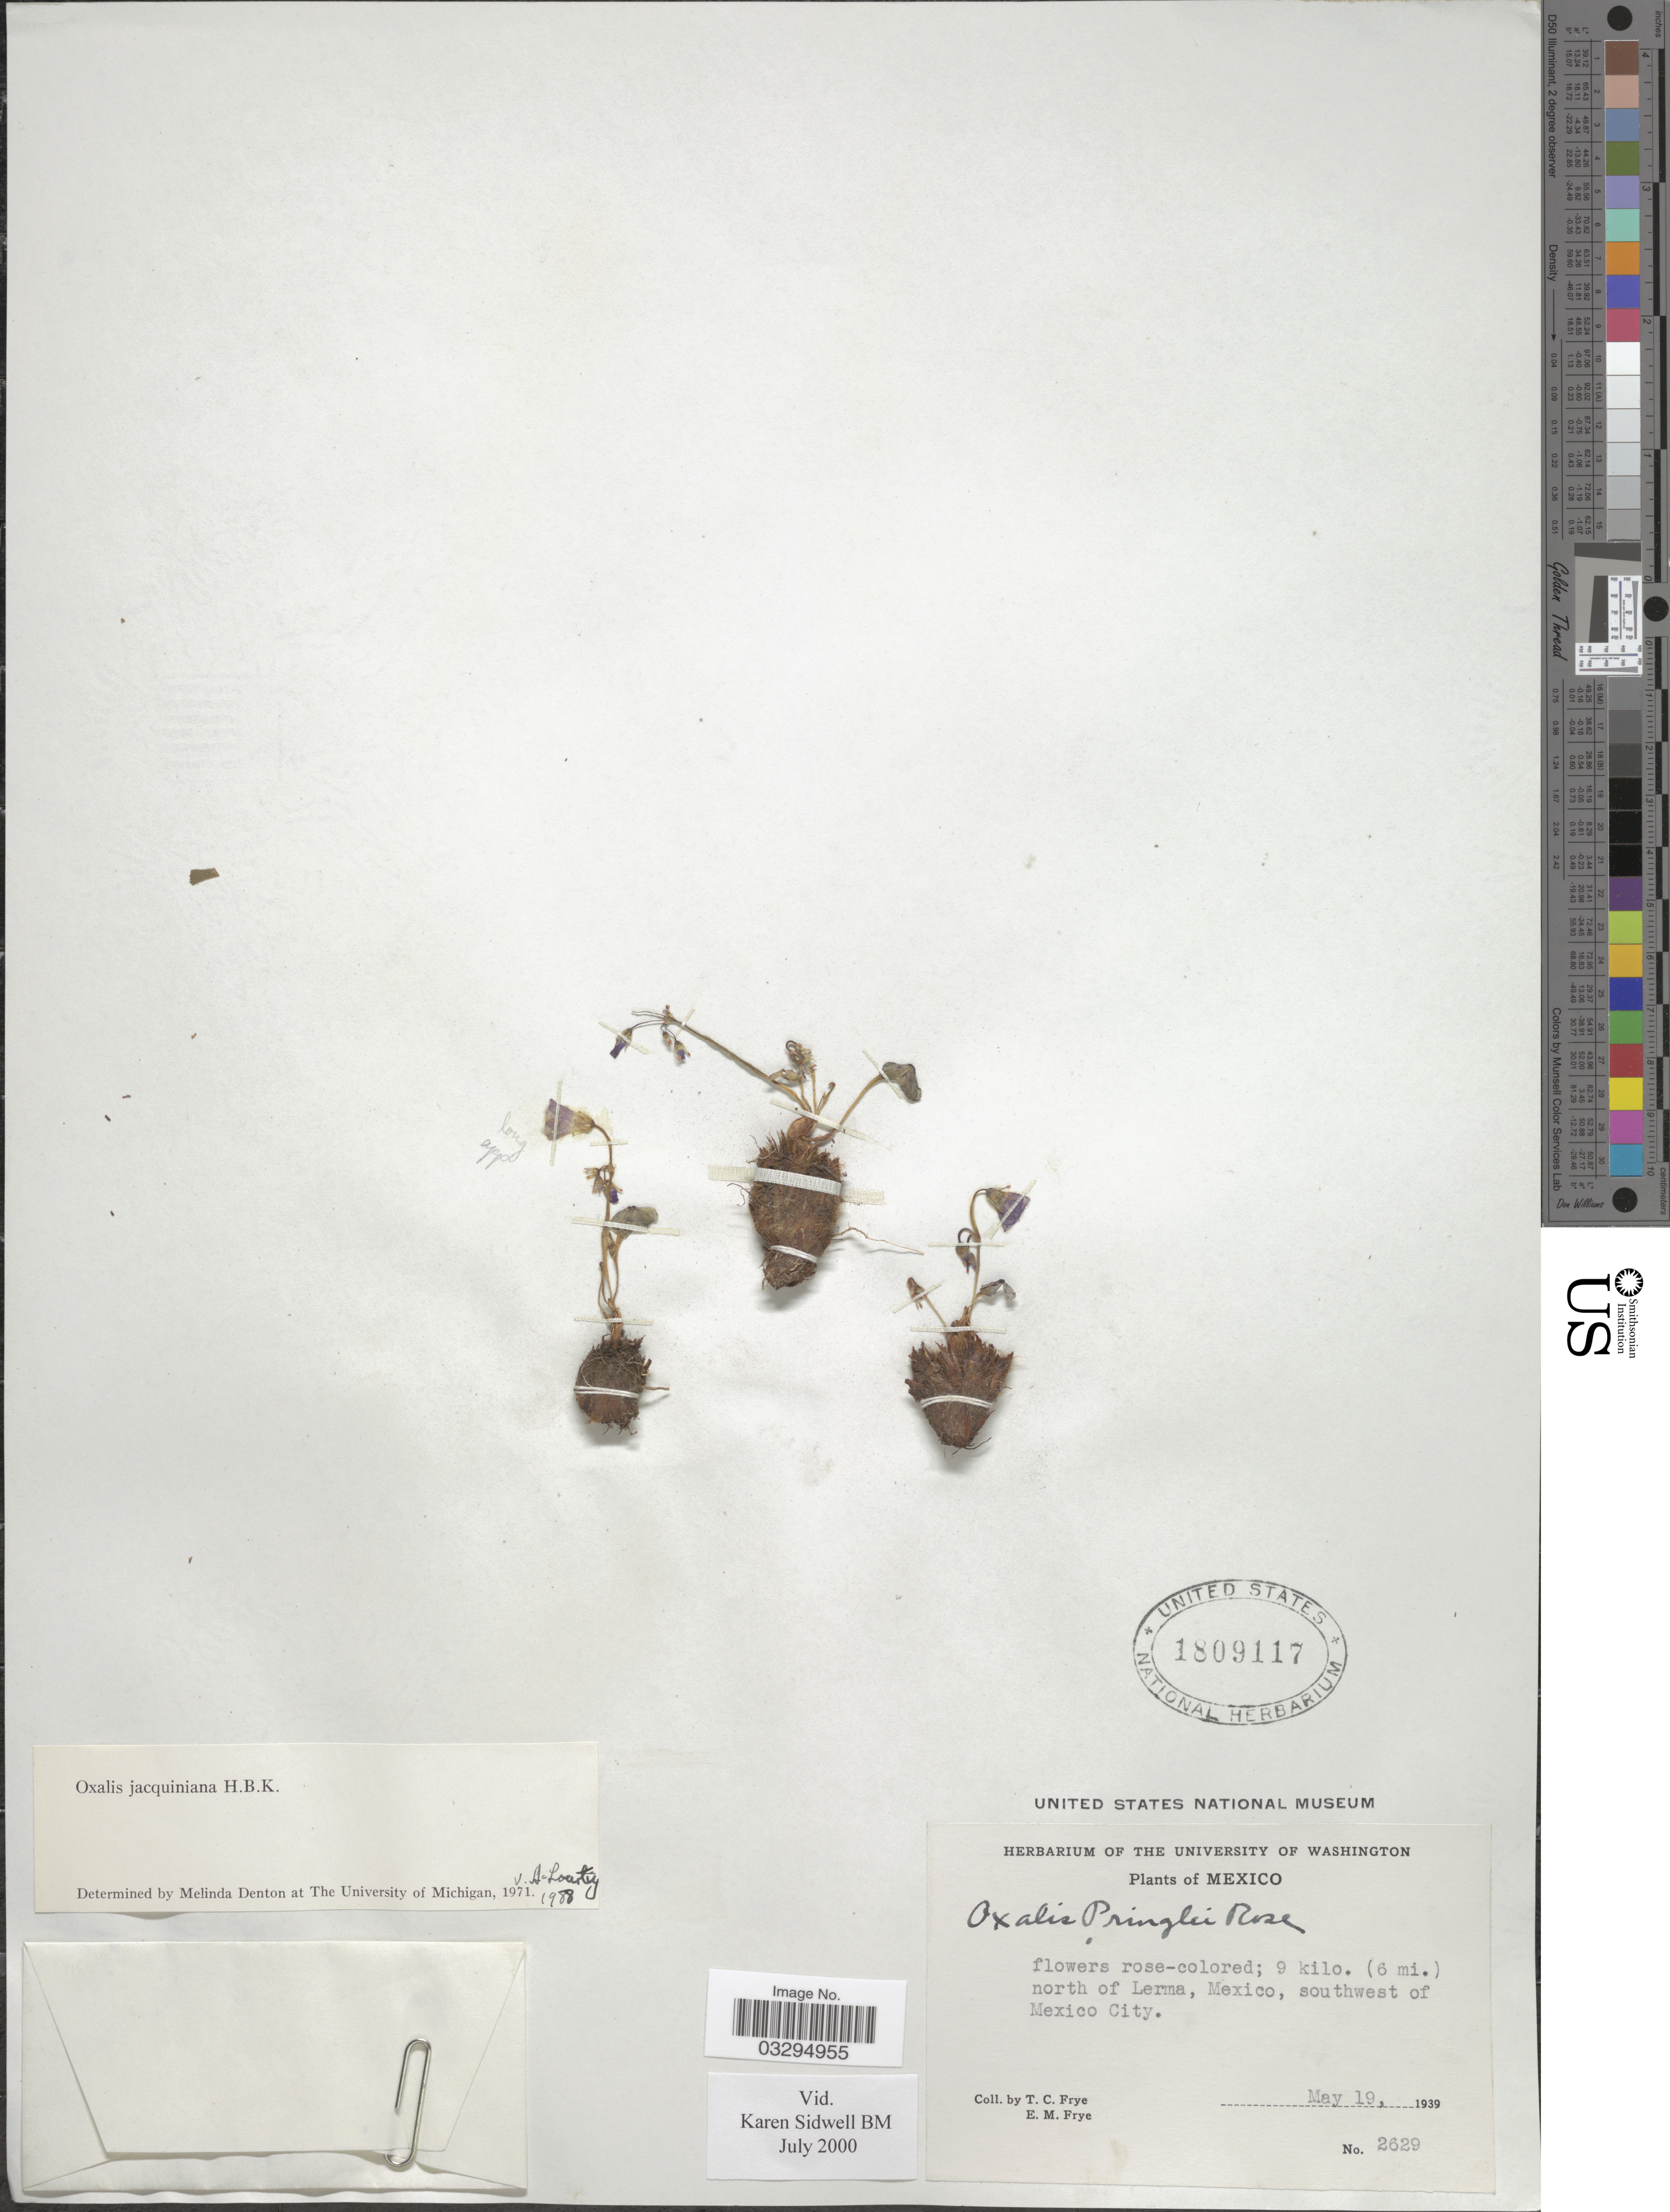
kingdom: Plantae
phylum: Tracheophyta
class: Magnoliopsida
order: Oxalidales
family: Oxalidaceae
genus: Oxalis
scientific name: Oxalis jacquiniana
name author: Kunth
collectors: T. C. Frye & E. Frye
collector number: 2629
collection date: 1939-05-19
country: Mexico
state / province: México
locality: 9 kilo. (6 mi.) north of Lerma, southwest of Mexico City.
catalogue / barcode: US 1809117